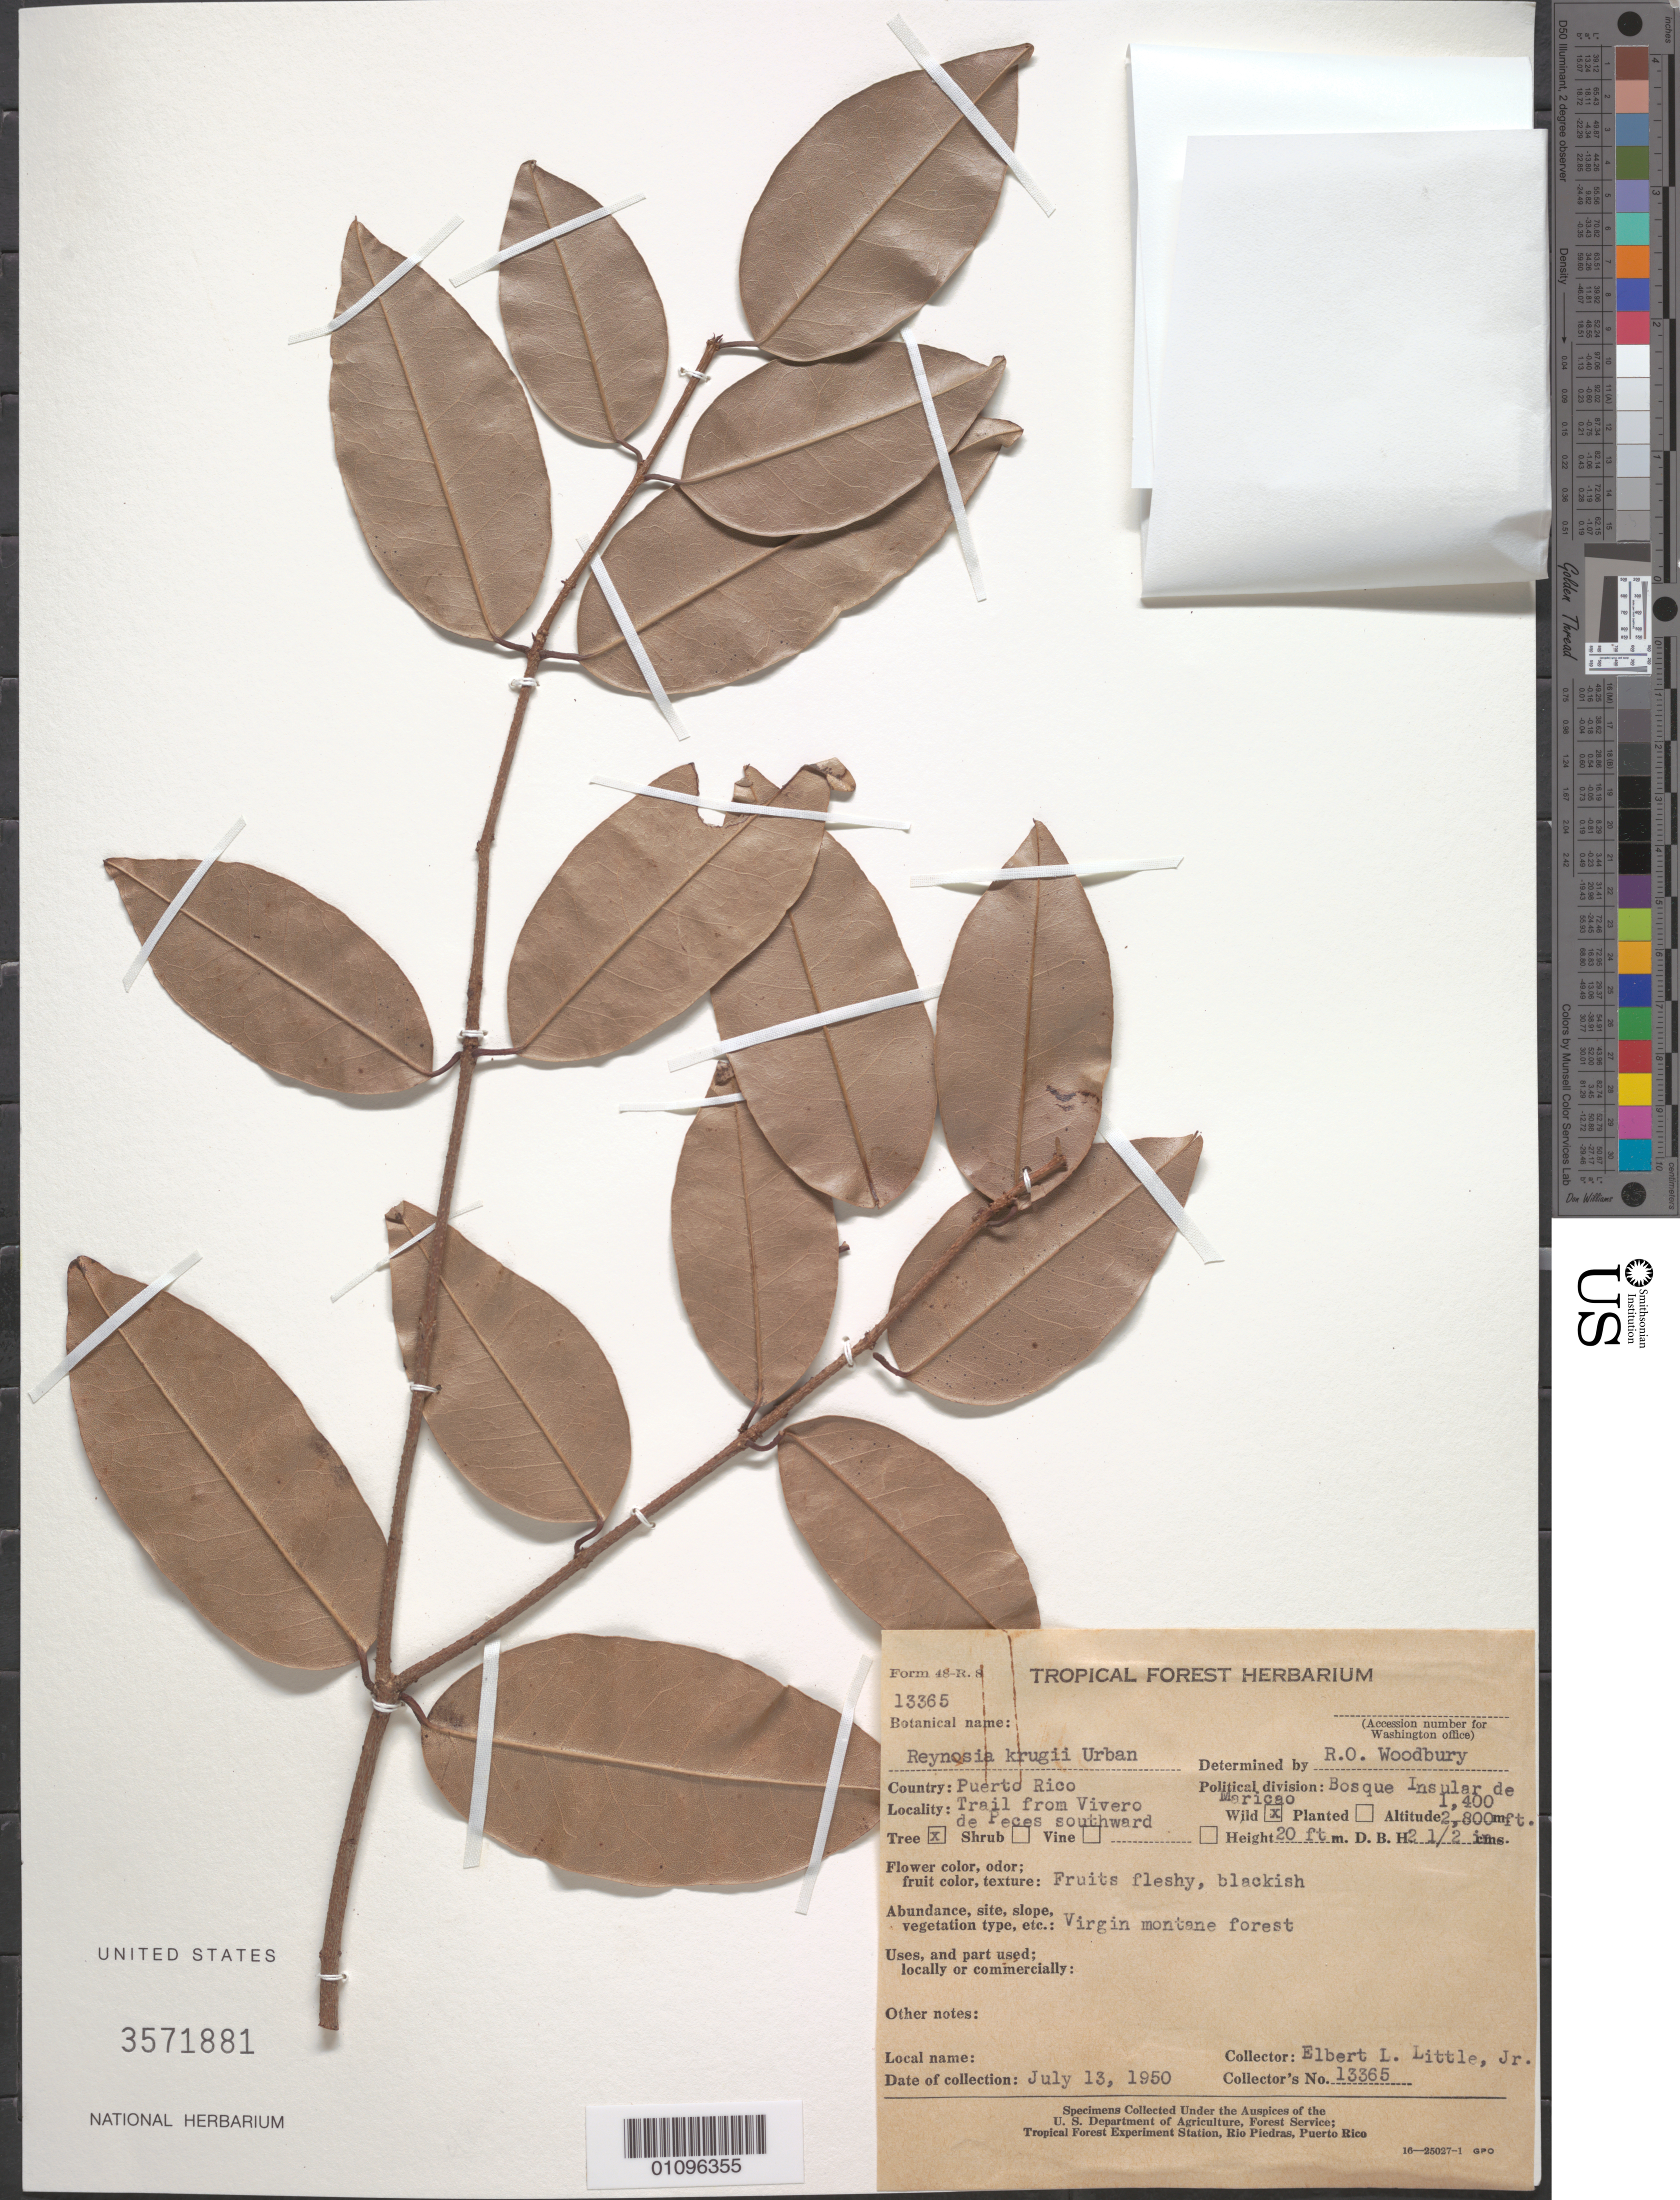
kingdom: Plantae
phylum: Tracheophyta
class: Magnoliopsida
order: Rosales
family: Rhamnaceae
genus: Reynosia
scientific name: Reynosia krugii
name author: Urb.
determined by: Woodbury, R. O.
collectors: E. L. Little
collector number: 13365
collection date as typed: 13 Jul 1950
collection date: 1950-07-13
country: Puerto Rico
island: Puerto Rico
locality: Bosque Insular de Maricao, trail from Vivero de Peces southward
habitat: Virgin montane forest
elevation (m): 427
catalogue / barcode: US 3571881